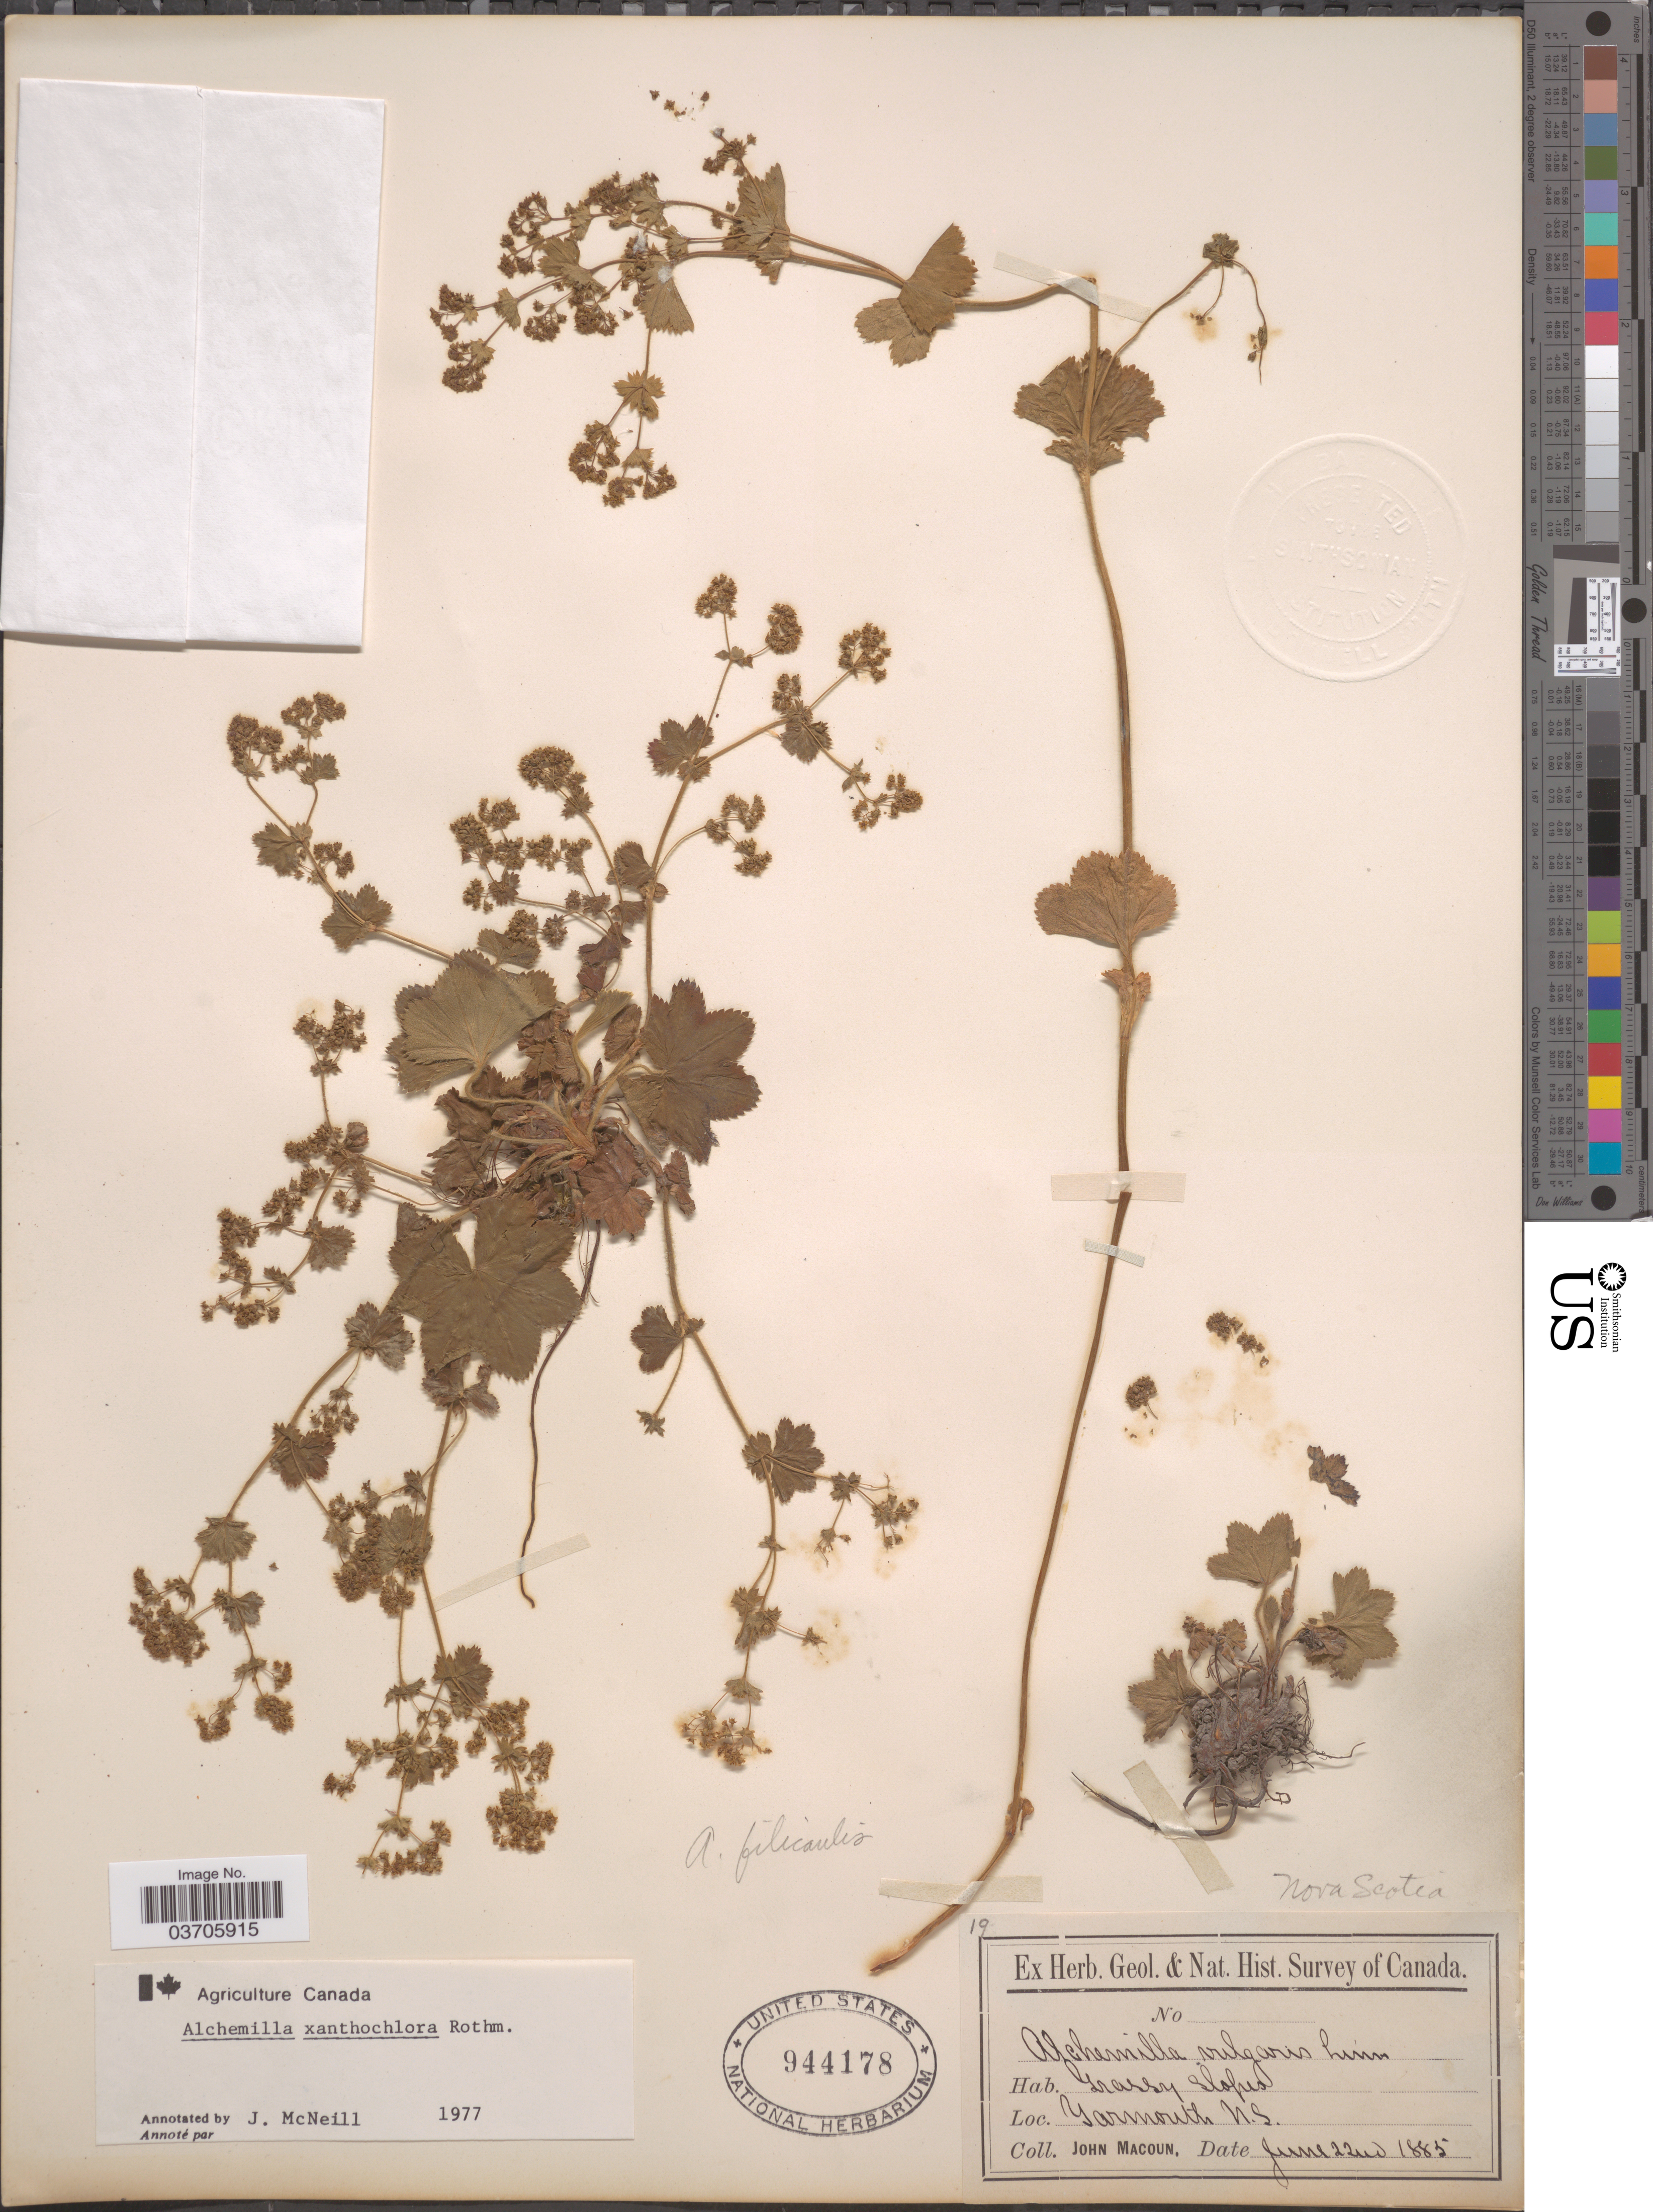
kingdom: Plantae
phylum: Tracheophyta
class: Magnoliopsida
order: Rosales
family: Rosaceae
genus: Alchemilla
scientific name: Alchemilla xanthochlora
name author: Rothm.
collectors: J. Macoun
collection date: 1885-06-22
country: Canada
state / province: Nova Scotia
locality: Yarmouth.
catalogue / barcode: US 944178